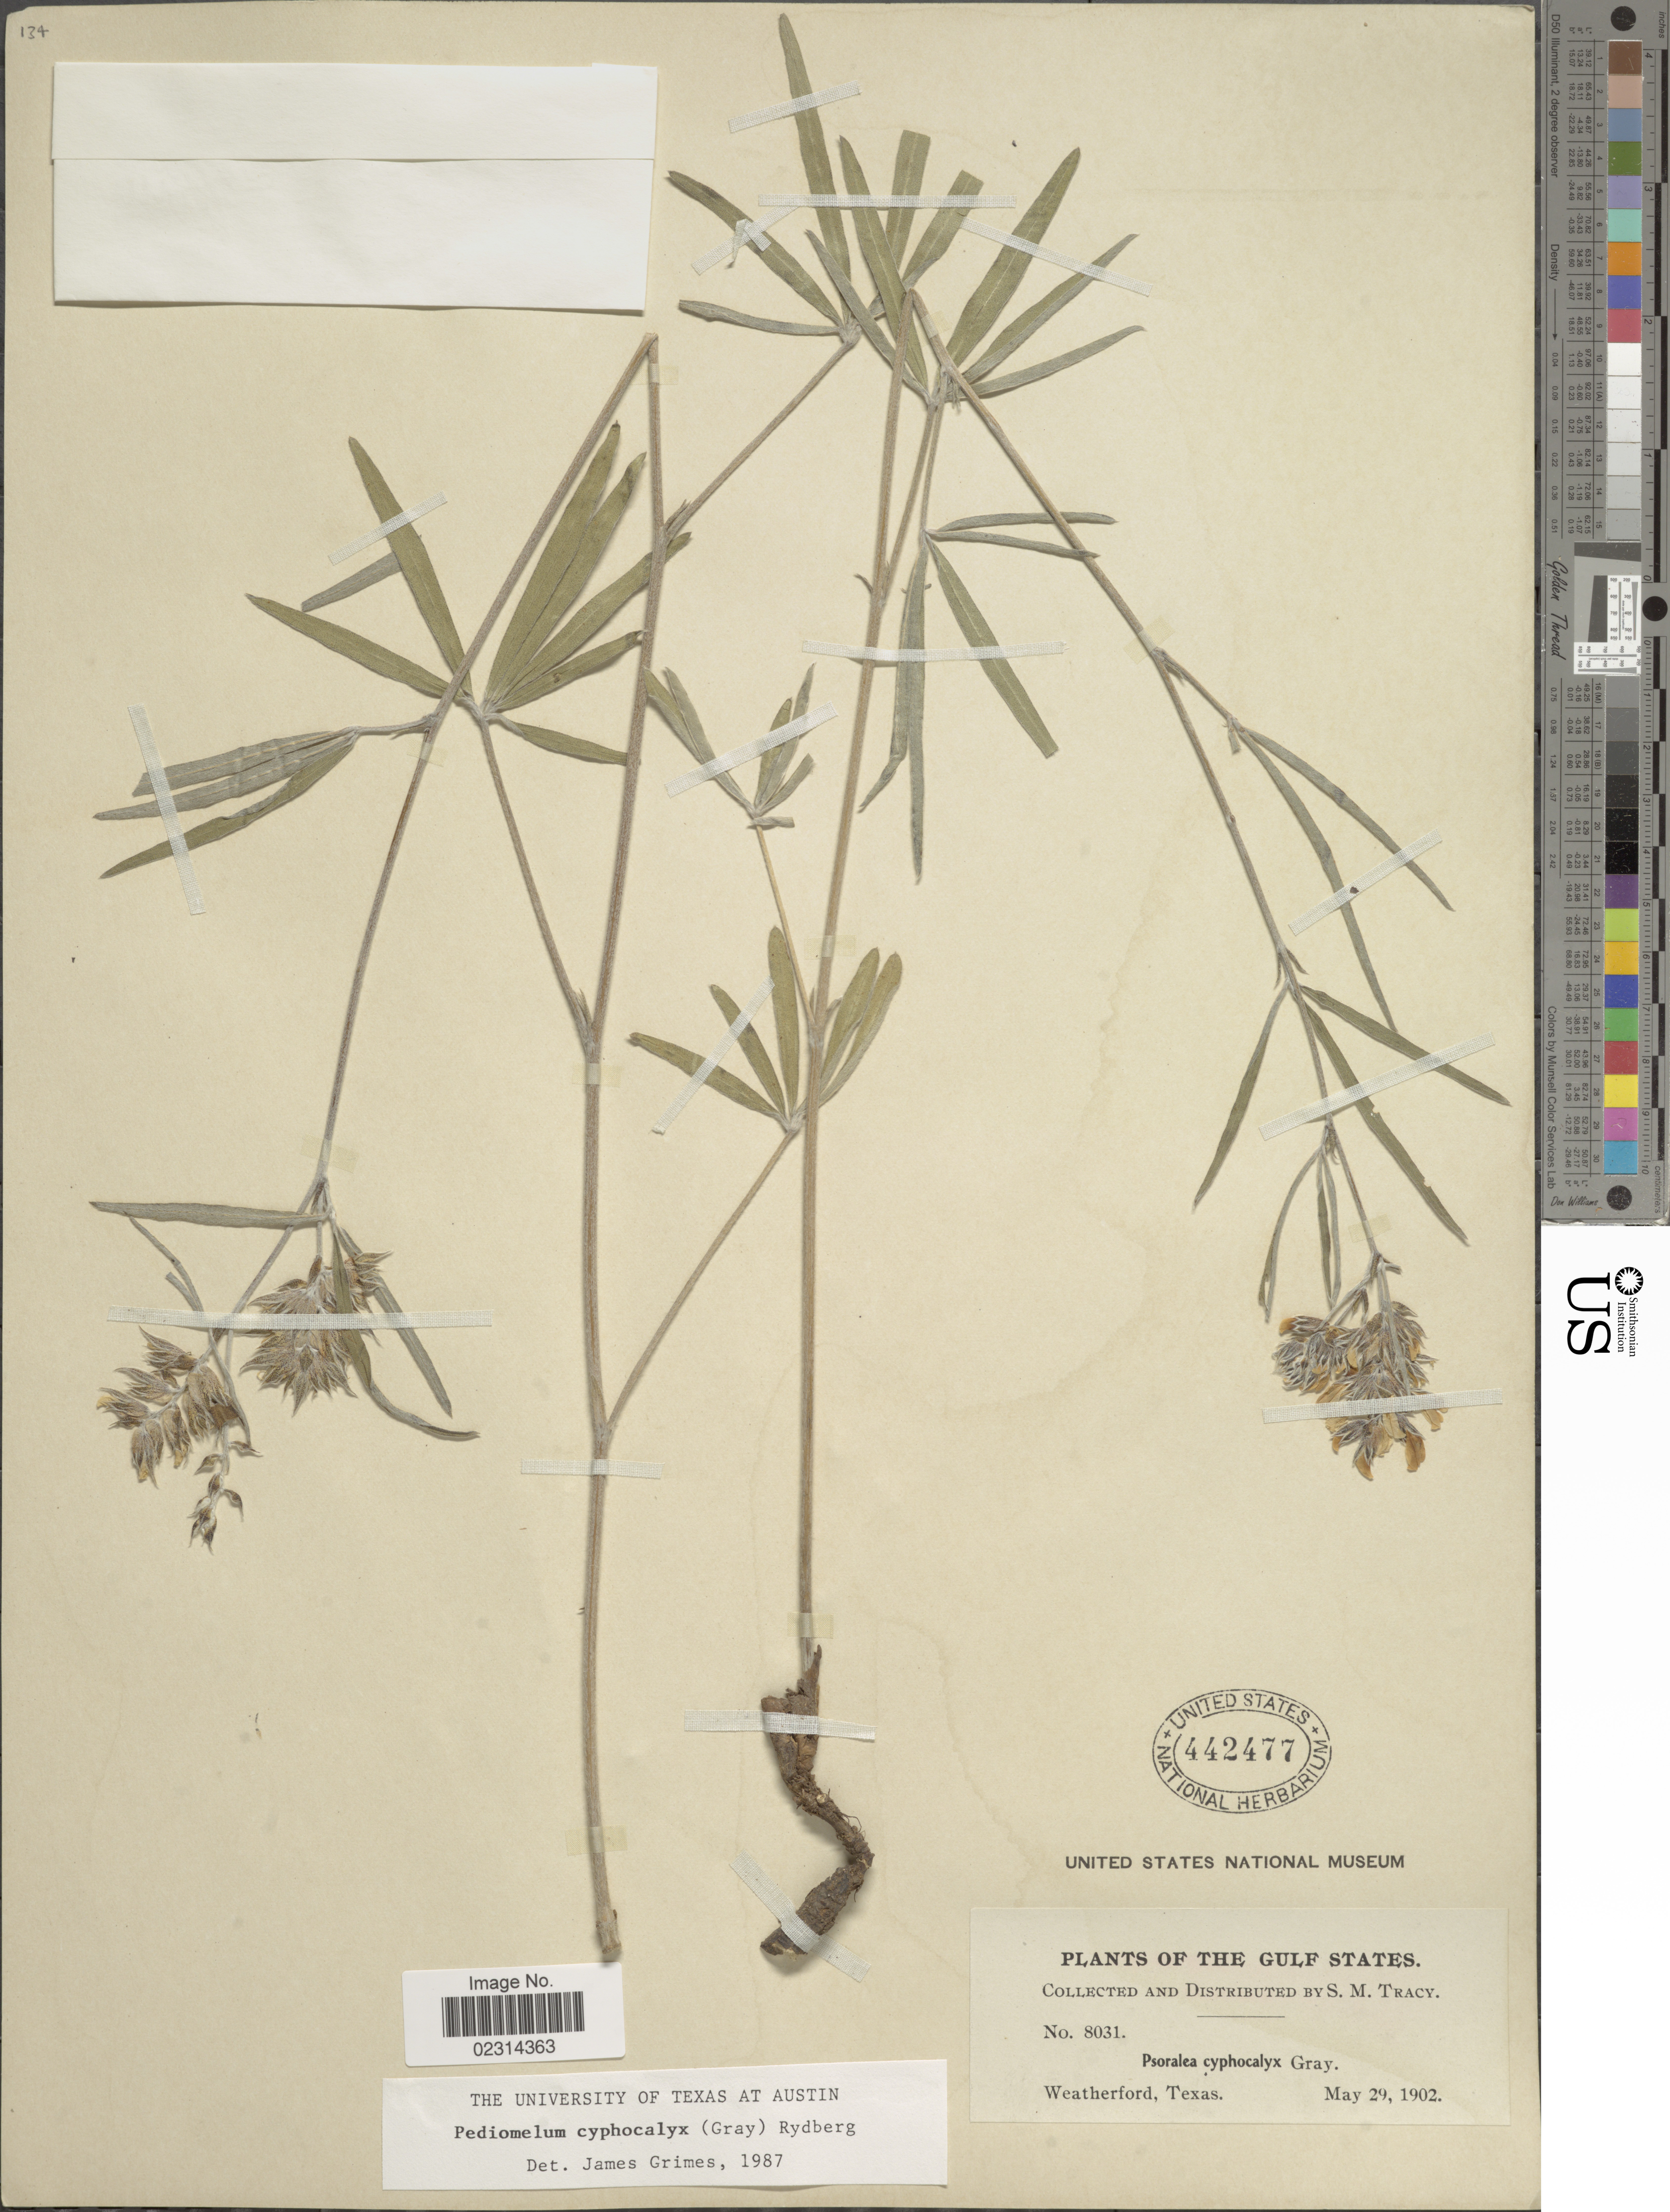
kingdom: Plantae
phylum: Tracheophyta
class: Magnoliopsida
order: Fabales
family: Fabaceae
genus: Pediomelum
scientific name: Pediomelum cyphocalyx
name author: (A. Gray) Rydb.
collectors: S. M. Tracy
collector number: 8031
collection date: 1902-05-29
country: United States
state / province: Texas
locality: Gulf States, Weatherford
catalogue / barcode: US 442477